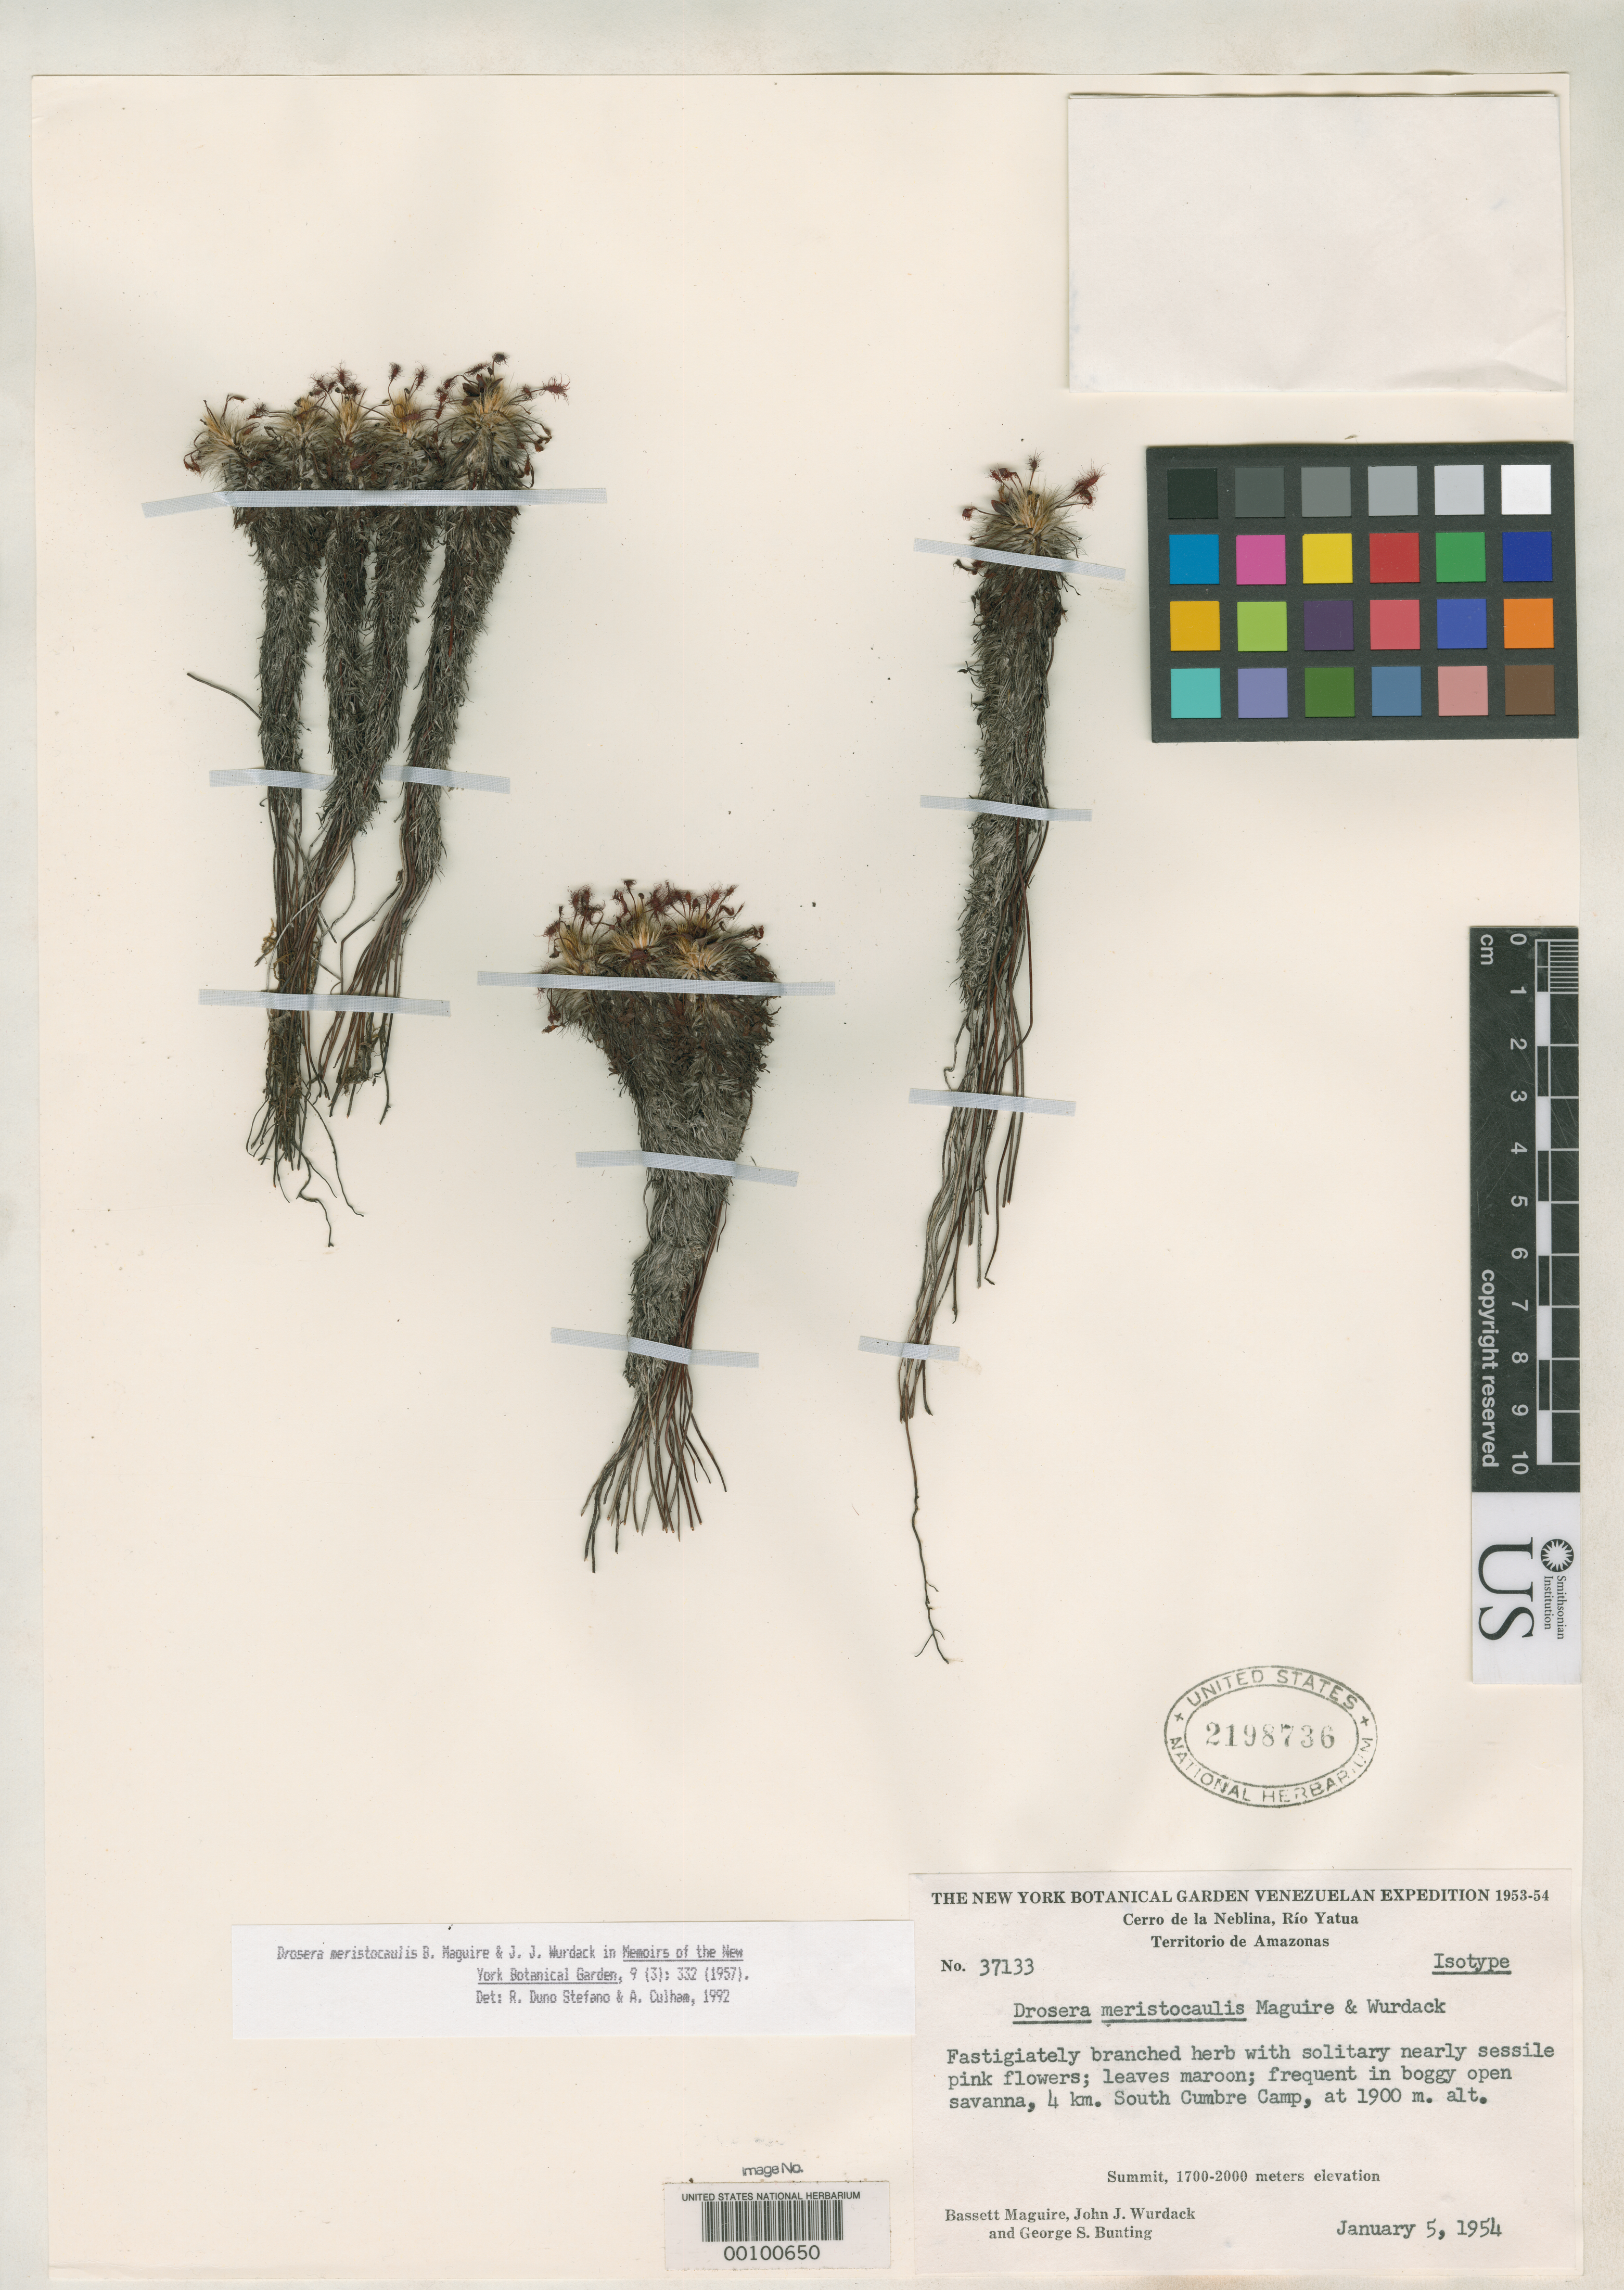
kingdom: Plantae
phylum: Tracheophyta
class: Magnoliopsida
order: Caryophyllales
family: Droseraceae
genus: Drosera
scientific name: Drosera meristocaulis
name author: Maguire & Wurdack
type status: Isotype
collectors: B. Maguire, J. J. Wurdack & G. S. Bunting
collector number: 37133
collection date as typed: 05 Jan 1954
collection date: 1954-01-05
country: Venezuela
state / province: Amazonas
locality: Cerro de la Neblina, Rio Yatua, 4 km S Cumbre camp.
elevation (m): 1900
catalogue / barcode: US 2198736